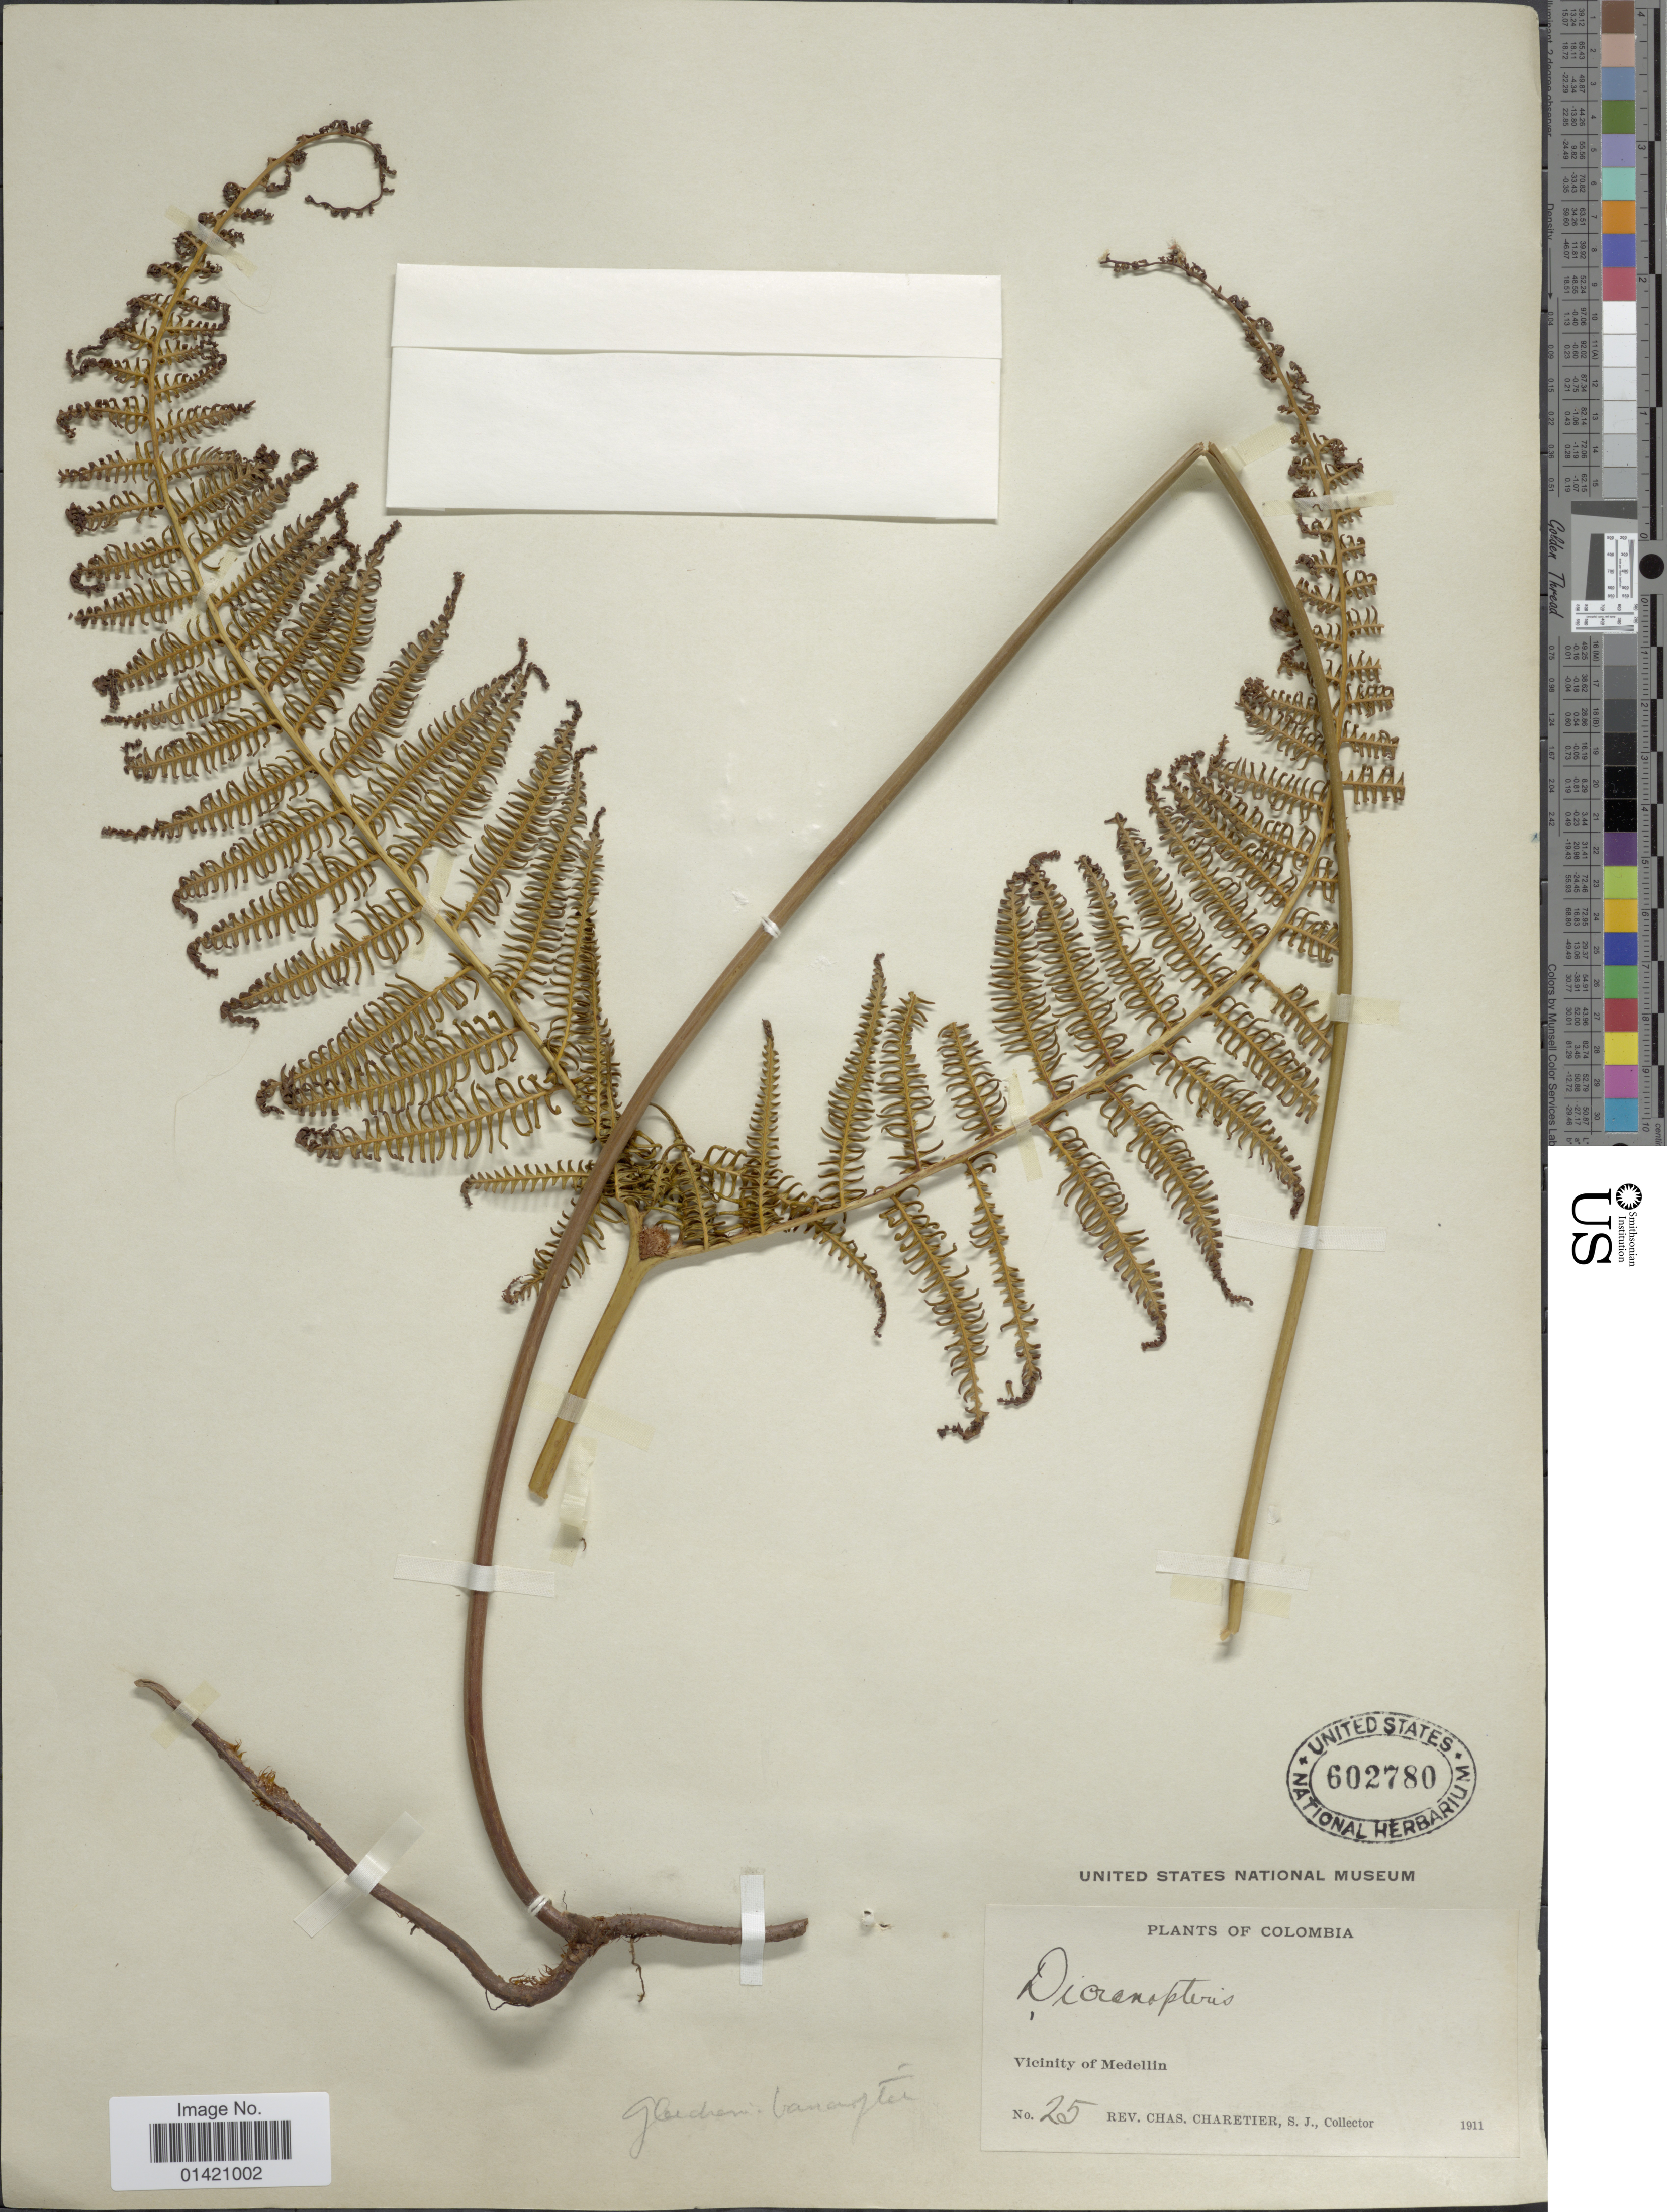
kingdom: Plantae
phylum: Tracheophyta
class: Polypodiopsida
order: Gleicheniales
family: Gleicheniaceae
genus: Diplopterygium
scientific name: Diplopterygium bancroftii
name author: (Hook.) A.R. Sm.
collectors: C. Charetier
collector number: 25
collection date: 1911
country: Colombia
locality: Vicinity of Medellin.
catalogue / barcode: US 602780